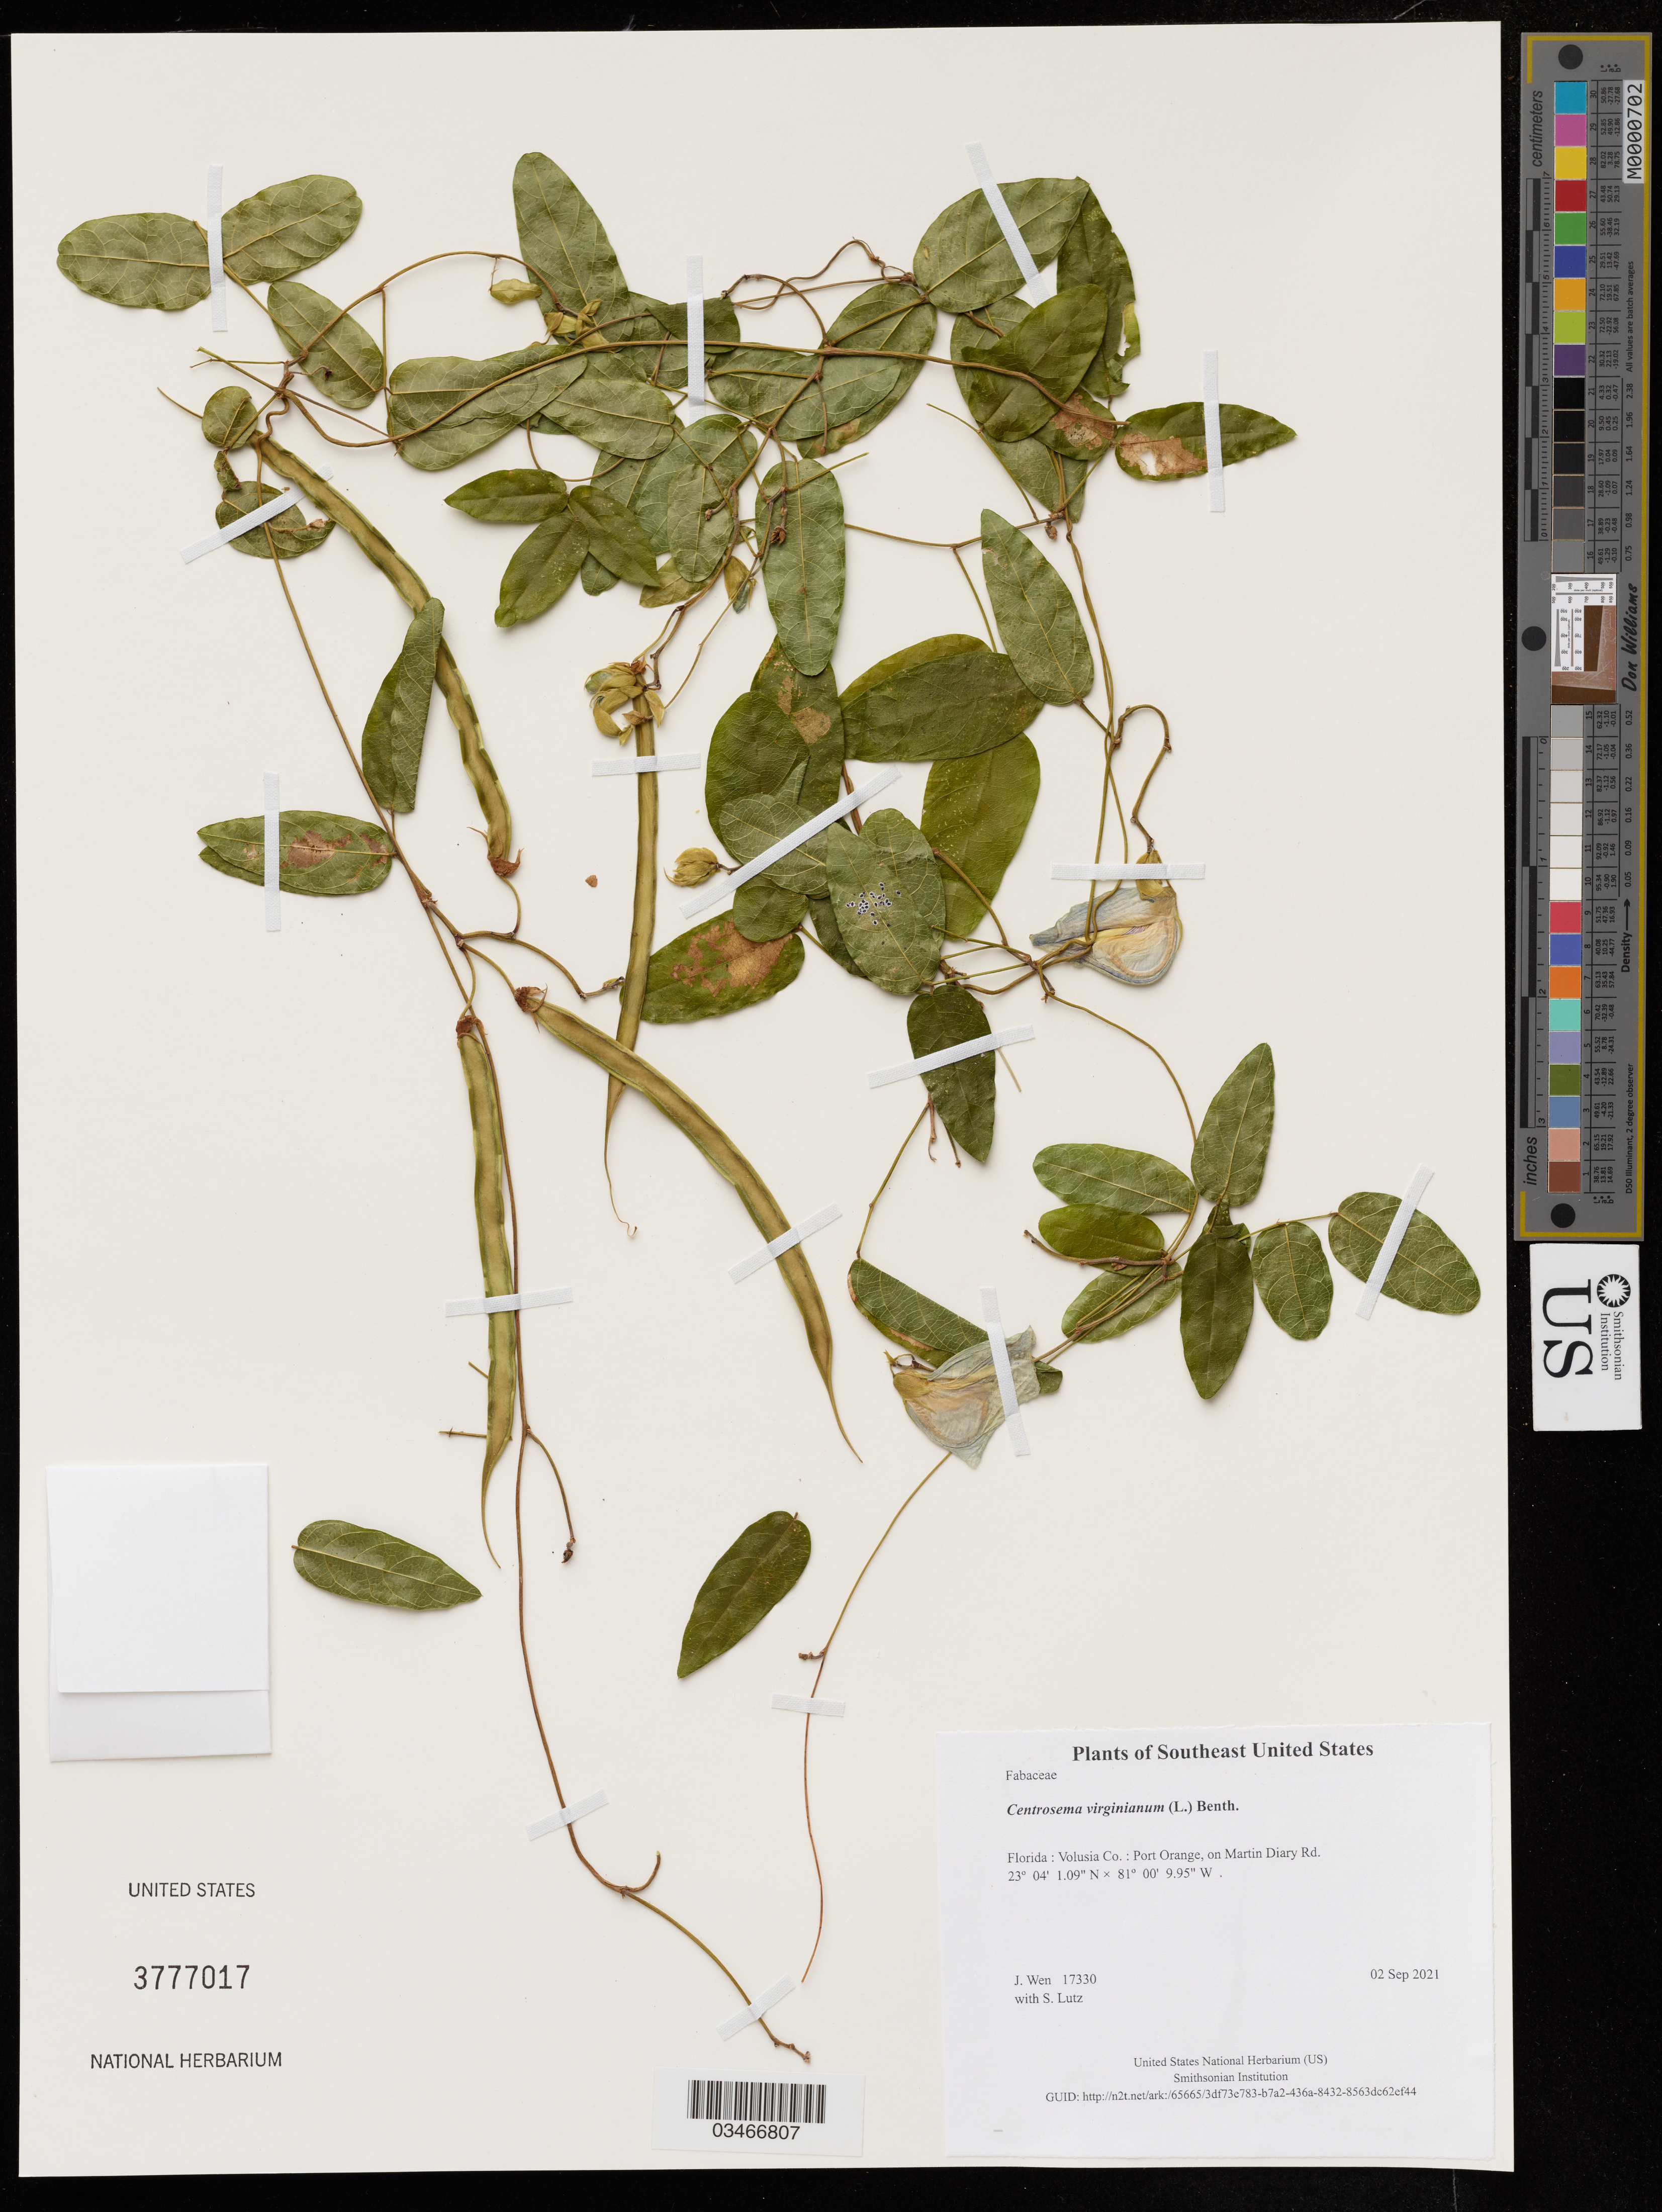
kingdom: Plantae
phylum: Tracheophyta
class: Magnoliopsida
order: Fabales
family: Fabaceae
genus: Centrosema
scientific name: Centrosema virginianum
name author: (L.) Benth.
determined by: Wen, Jun, (BOT), Smithsonian Institution - National Museum of Natural History (UNITED STATES)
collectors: J. Wen & S. Lutz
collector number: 17330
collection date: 2021-09-02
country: United States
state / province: Florida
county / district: Volusia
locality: Port Orange, on Martin Diary Rd.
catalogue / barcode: US 3777017